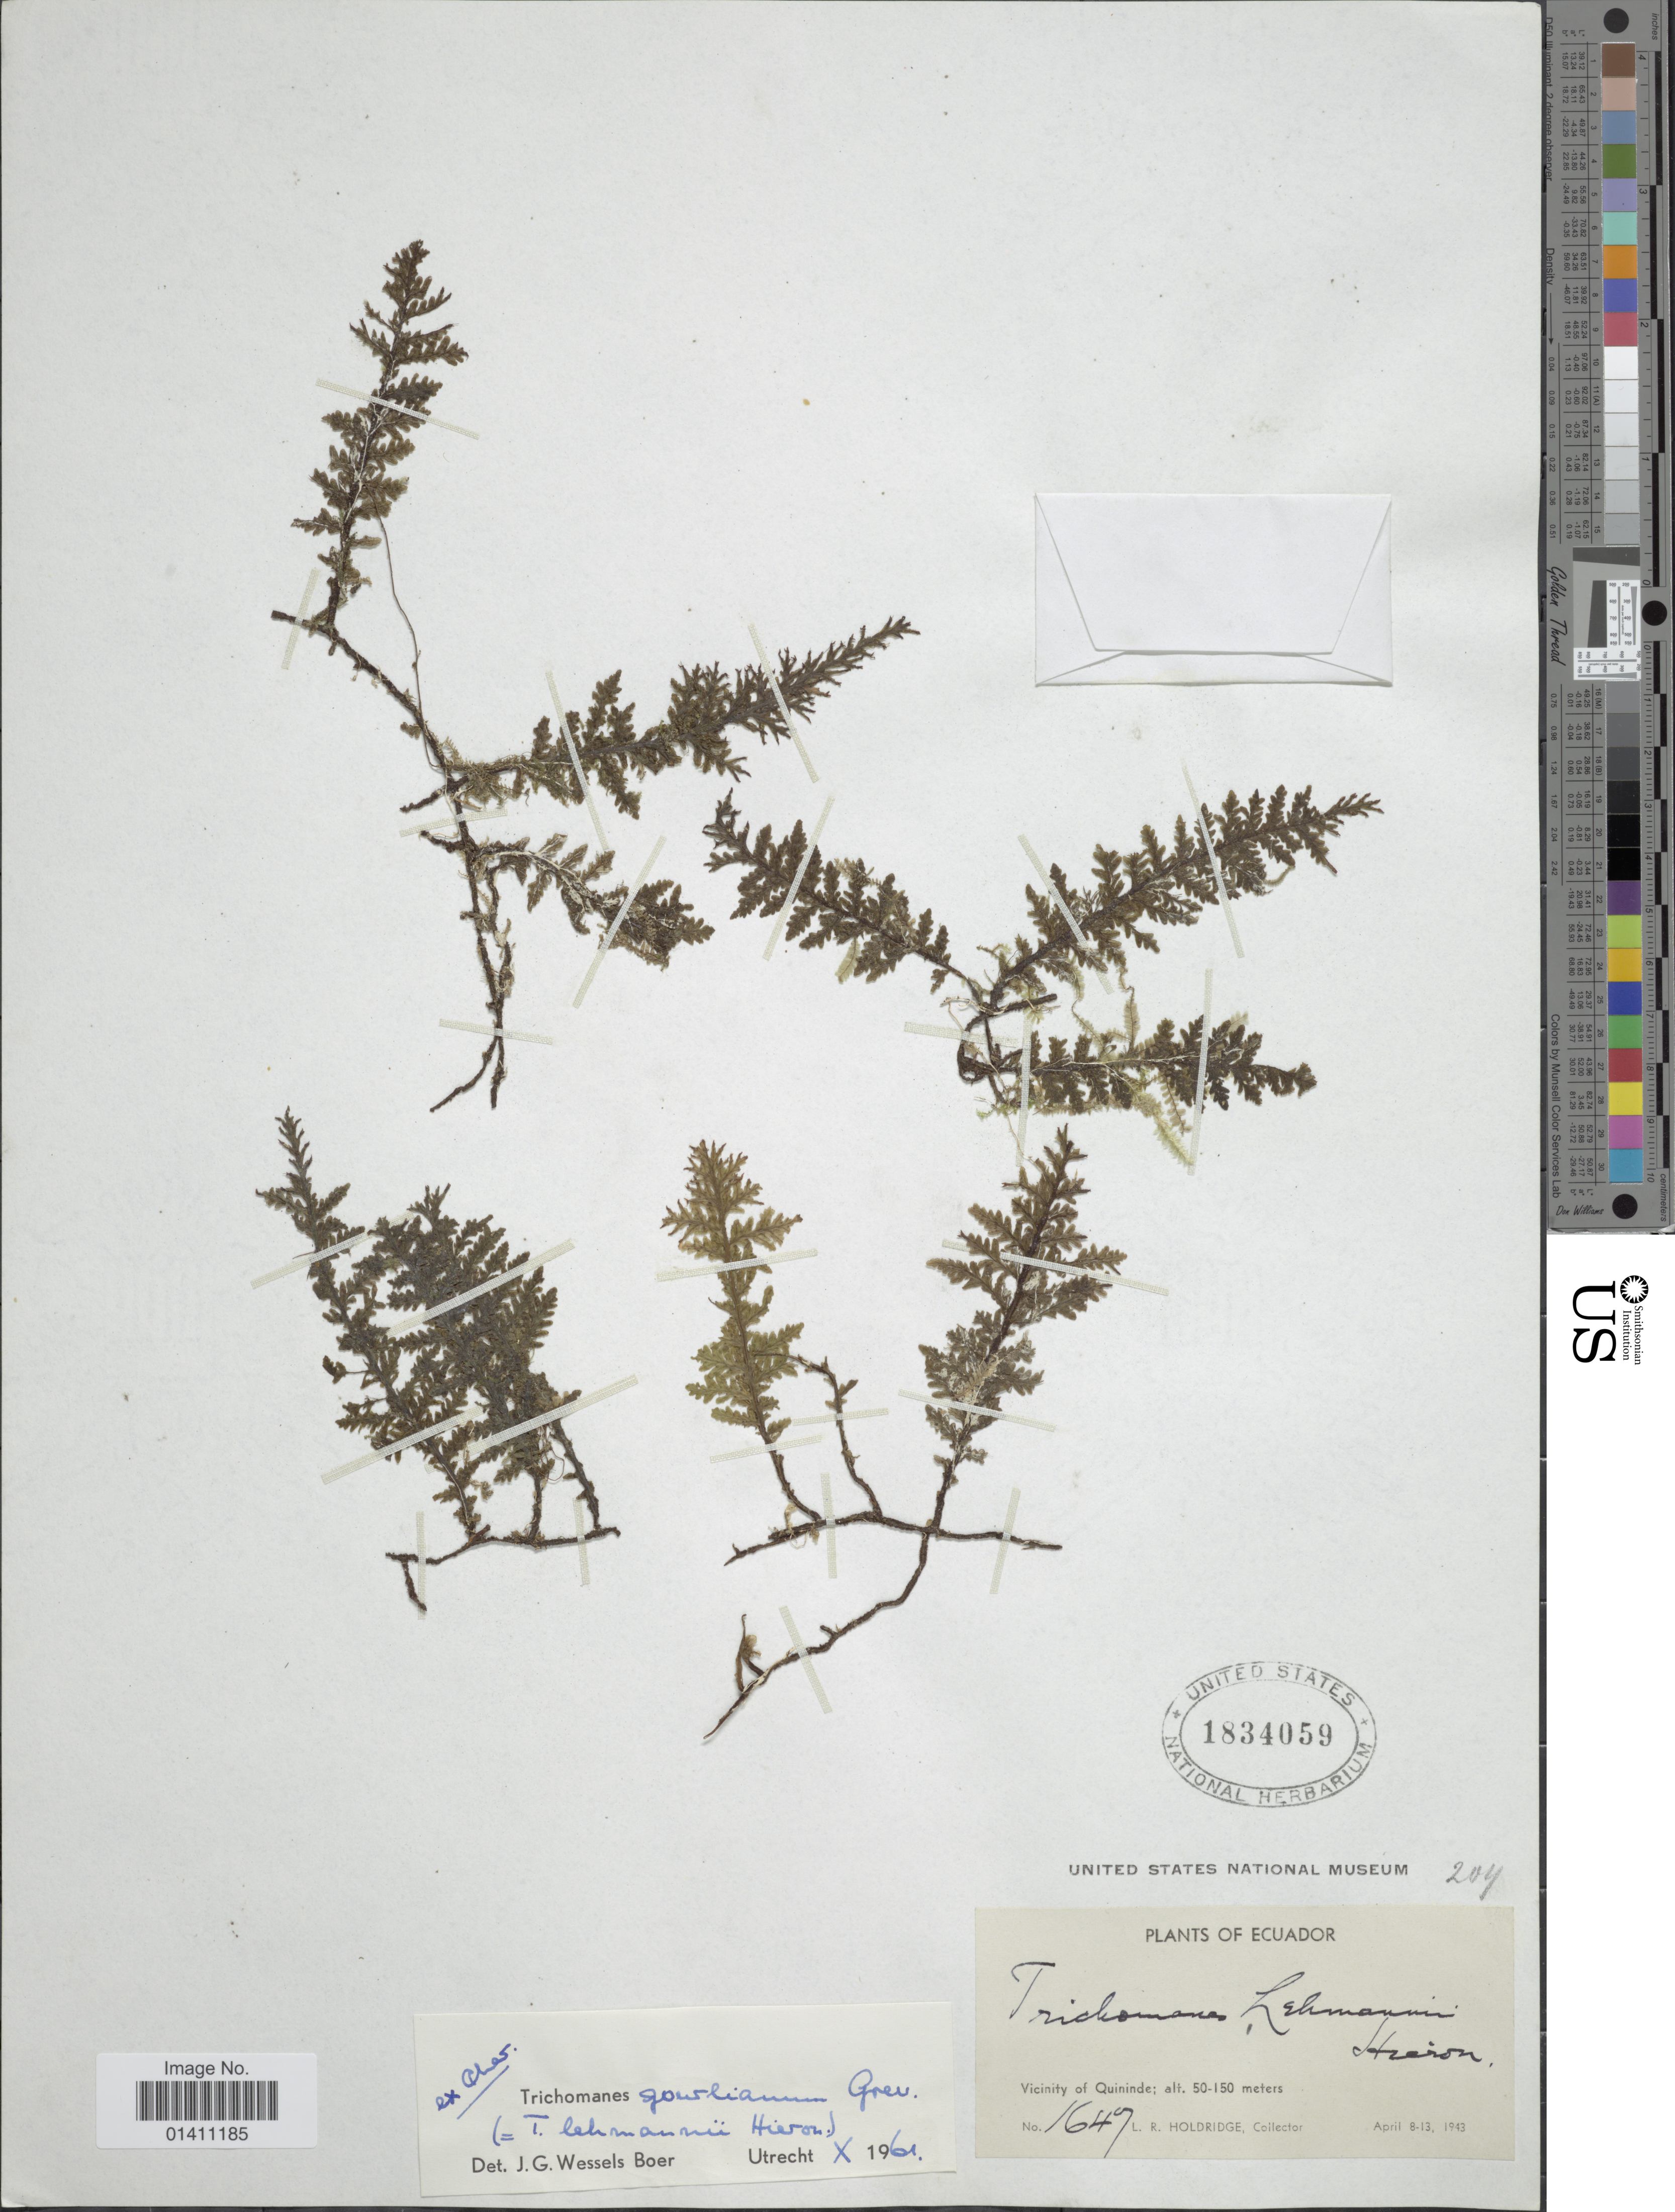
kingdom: Plantae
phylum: Tracheophyta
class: Polypodiopsida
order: Hymenophyllales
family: Hymenophyllaceae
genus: Didymoglossum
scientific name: Didymoglossum gourlianum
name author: (Grev. ex J. Sm.) Pic. Serm.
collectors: L. Holdridge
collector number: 1647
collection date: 1943-04-08/1943-04-13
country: Ecuador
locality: Vicinity of Quininde.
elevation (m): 50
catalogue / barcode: US 1834059